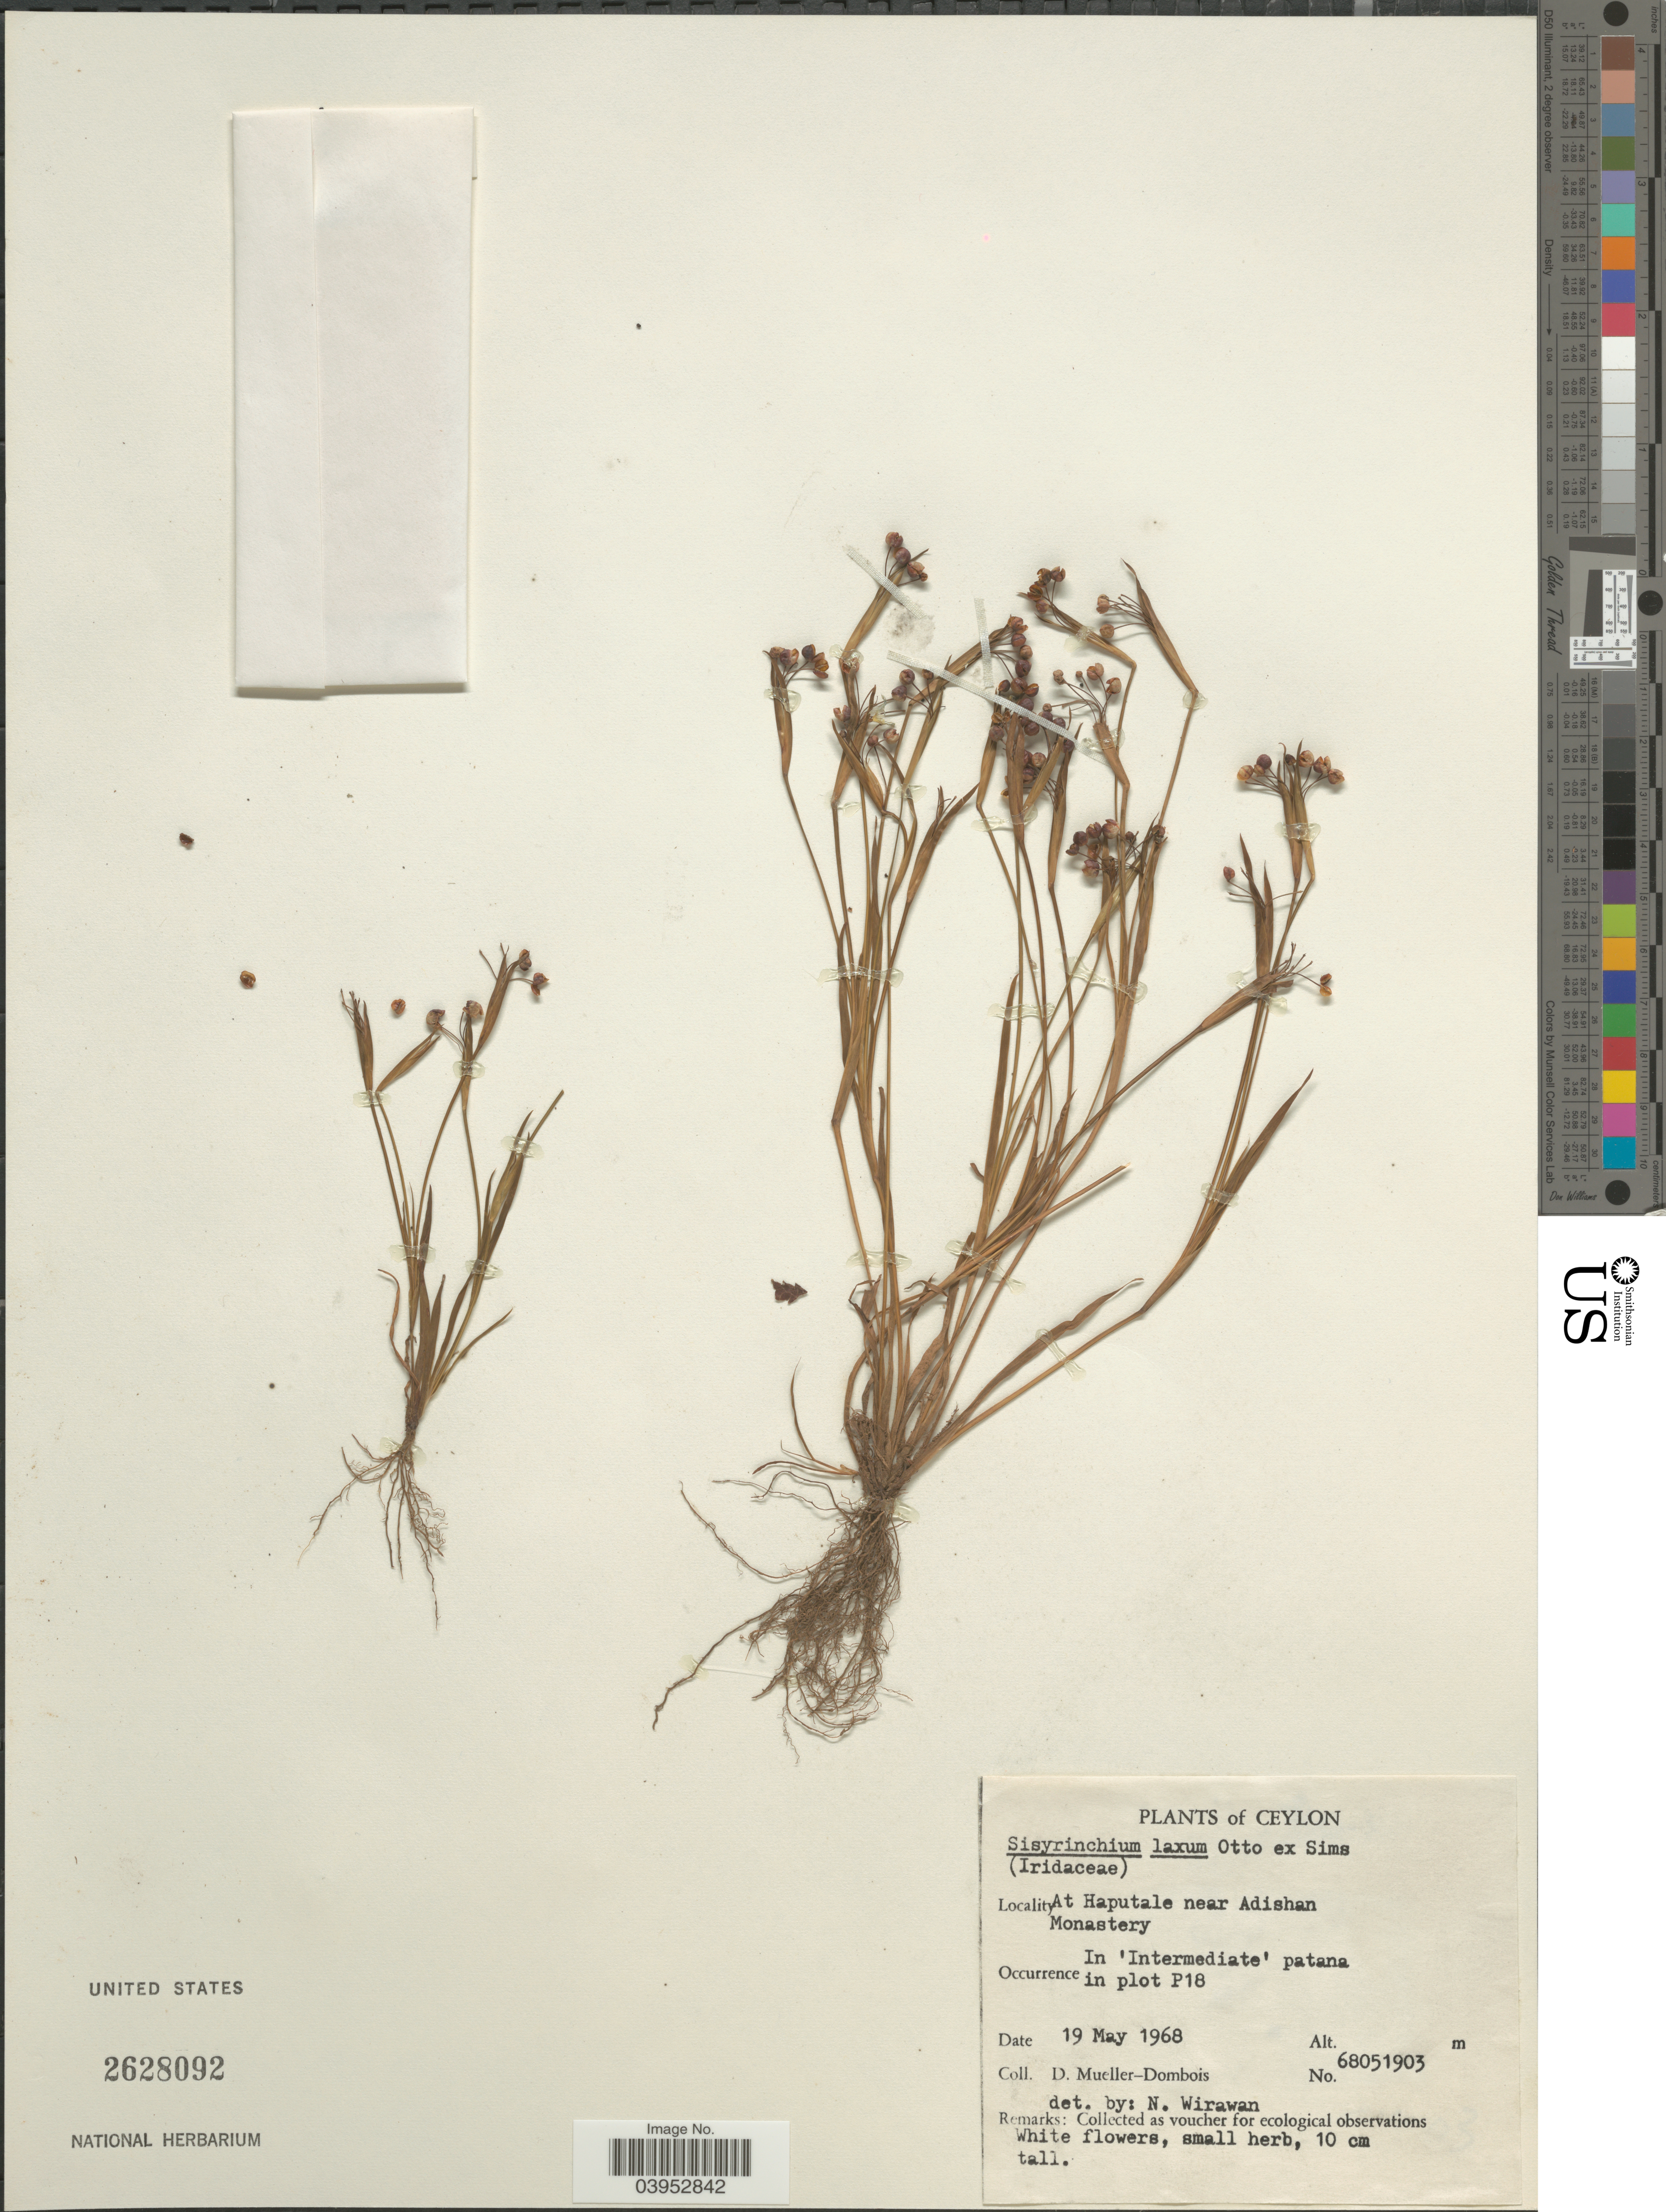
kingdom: Plantae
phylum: Tracheophyta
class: Liliopsida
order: Asparagales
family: Iridaceae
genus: Sisyrinchium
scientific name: Sisyrinchium iridifolium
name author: Kunth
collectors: D. Mueller-Dombois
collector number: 68051903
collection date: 1968-05-19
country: Sri Lanka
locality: Ceylon. At Haputale near Adishan Monastery. In 'Intermediate' patana in plot P18.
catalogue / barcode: US 2628092